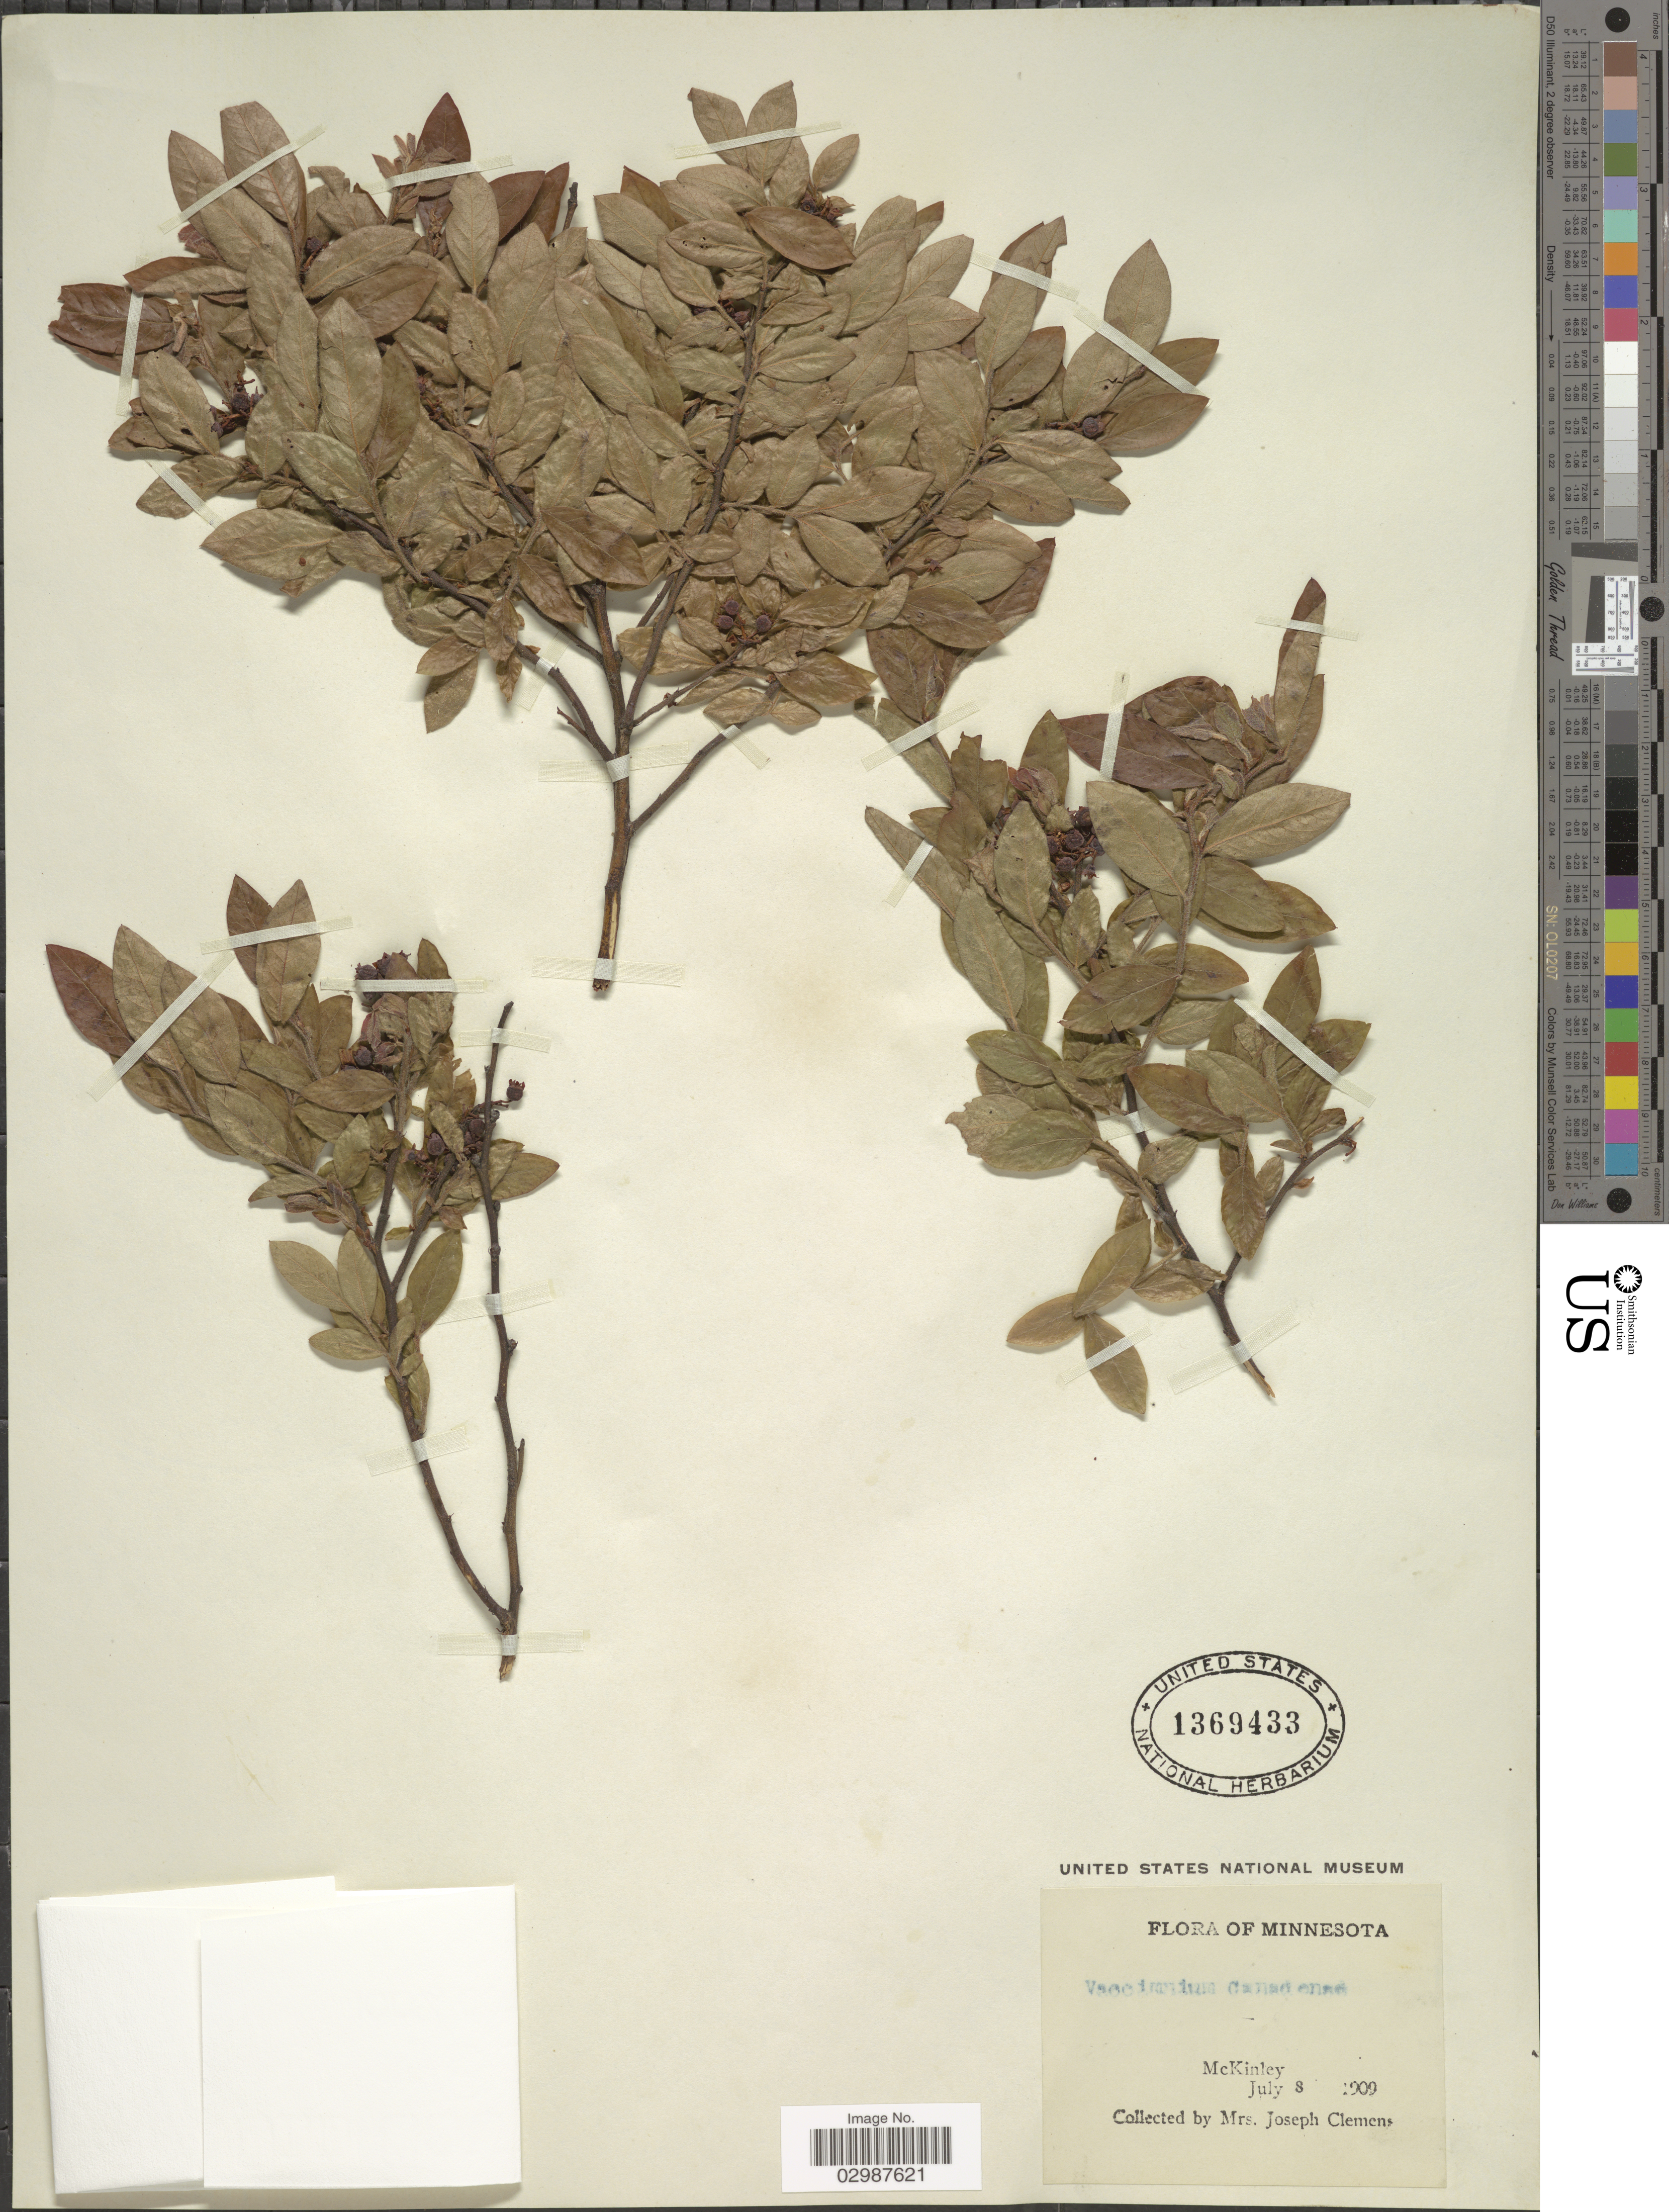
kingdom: Plantae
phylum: Tracheophyta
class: Magnoliopsida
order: Ericales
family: Ericaceae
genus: Vaccinium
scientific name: Vaccinium canadense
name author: Kalm ex Richardson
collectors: J. Clemens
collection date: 1909-07-08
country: United States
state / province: Minnesota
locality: McKinley.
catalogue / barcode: US 1369433